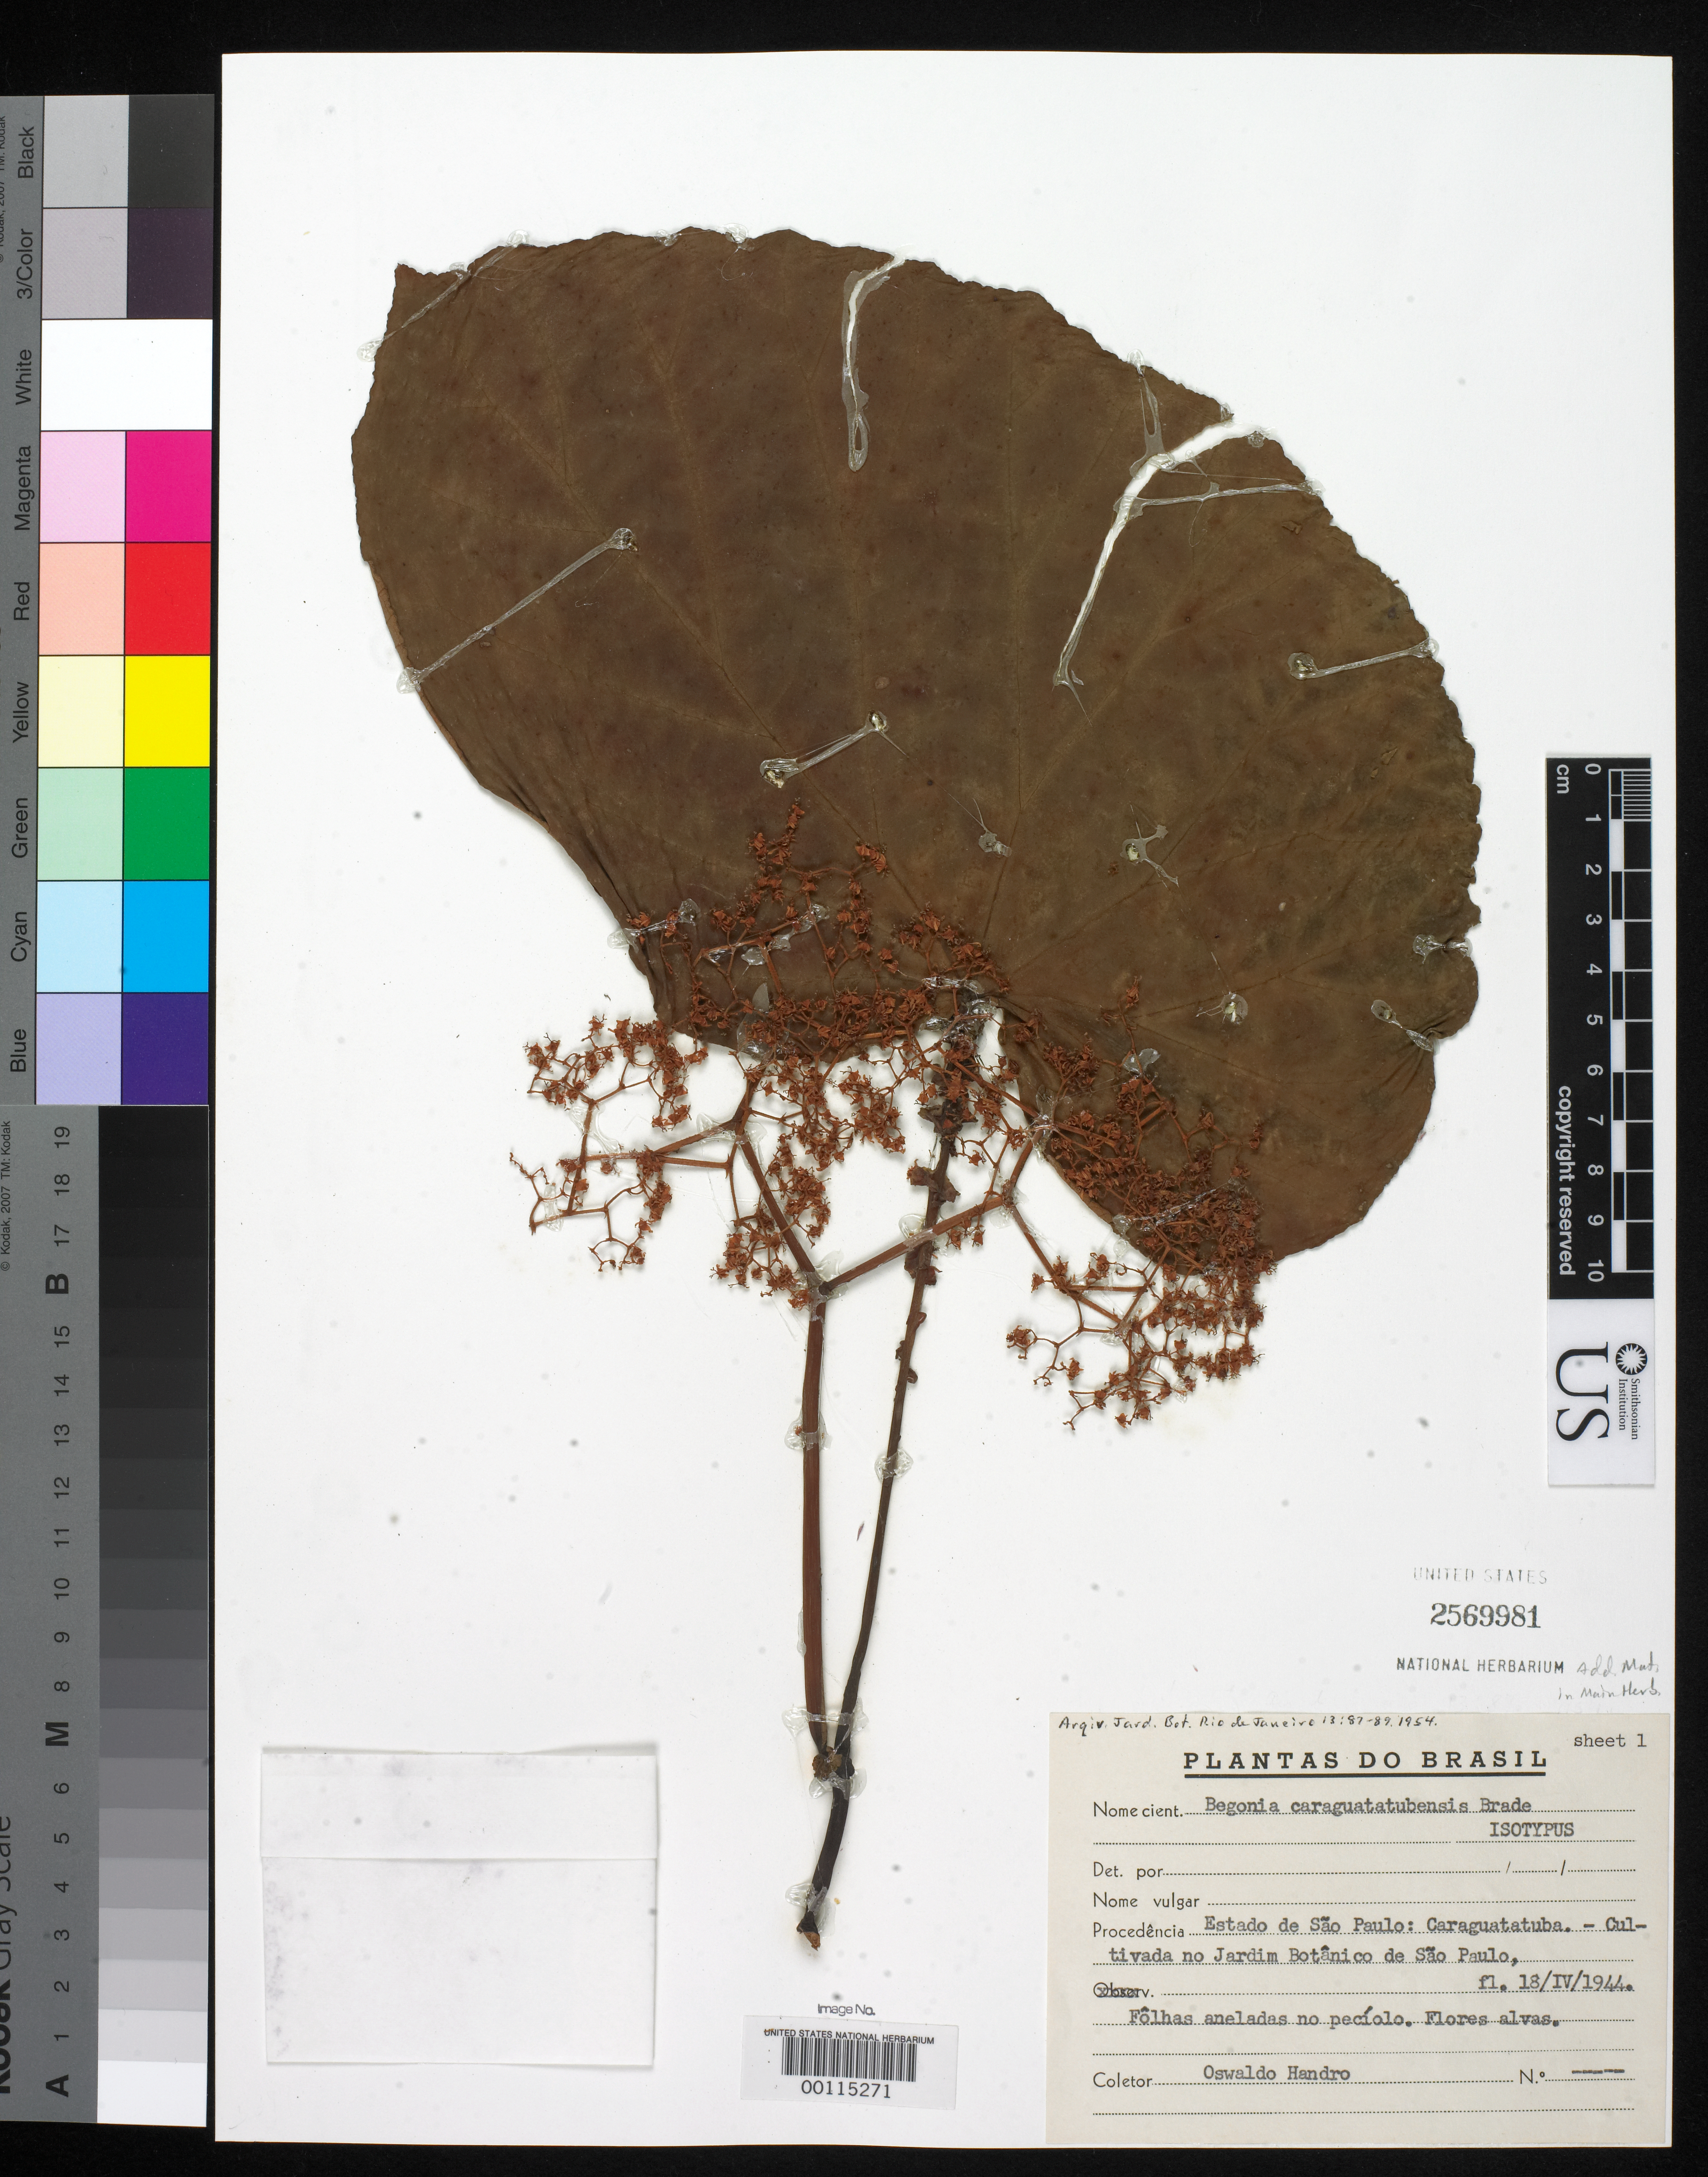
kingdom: Plantae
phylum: Tracheophyta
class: Magnoliopsida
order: Cucurbitales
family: Begoniaceae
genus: Begonia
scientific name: Begonia caraguatatubensis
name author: Brade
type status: Isotype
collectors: O. Handro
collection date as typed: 18 Apr 1944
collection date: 1944-04-18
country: Brazil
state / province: São Paulo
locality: Caraguatatuba, cultivated at Jard. Bot. de Sao Paulo.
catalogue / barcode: US 2569981